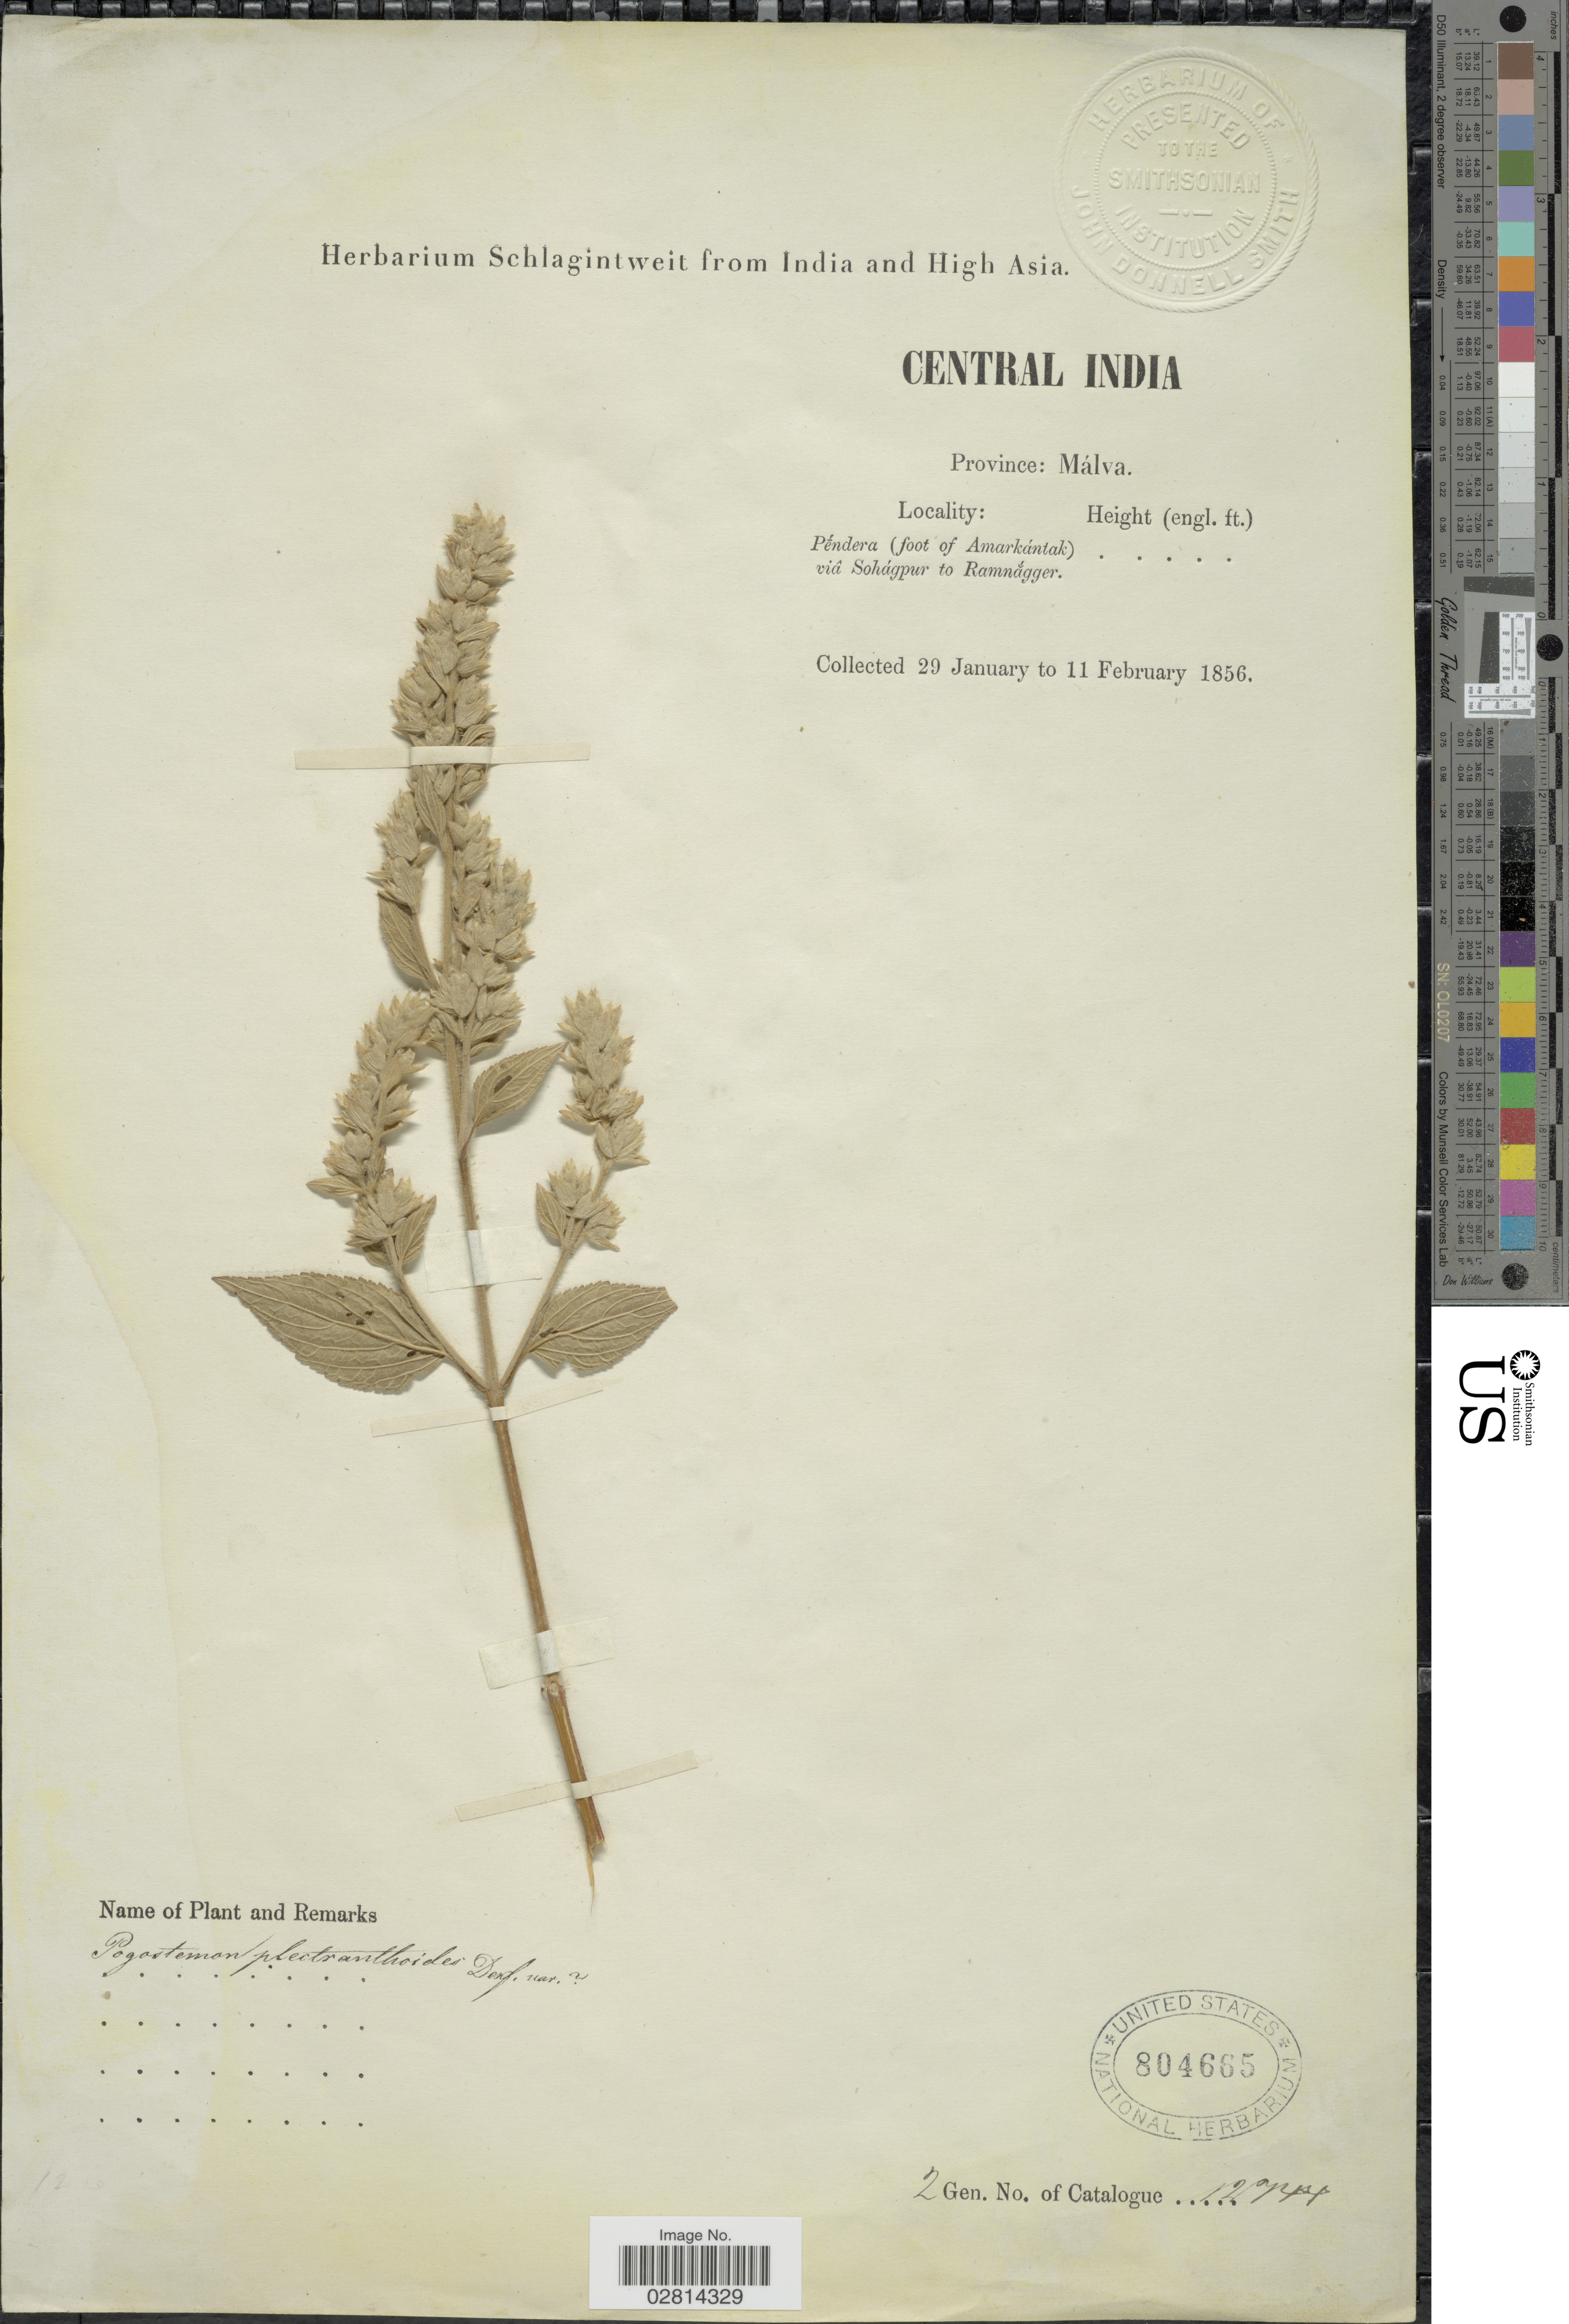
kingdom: Plantae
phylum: Tracheophyta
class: Magnoliopsida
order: Lamiales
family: Lamiaceae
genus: Pogostemon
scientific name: Pogostemon plectranthoides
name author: Desf.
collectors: ex herb. Schlagintweit from India and High Asia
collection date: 1856-01-29/1856-02-11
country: India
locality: Central India. Province: Málva. Péndera (foot of Amarkántak) viâ Sohágpur to Ramnăgger.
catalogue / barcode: US 804665